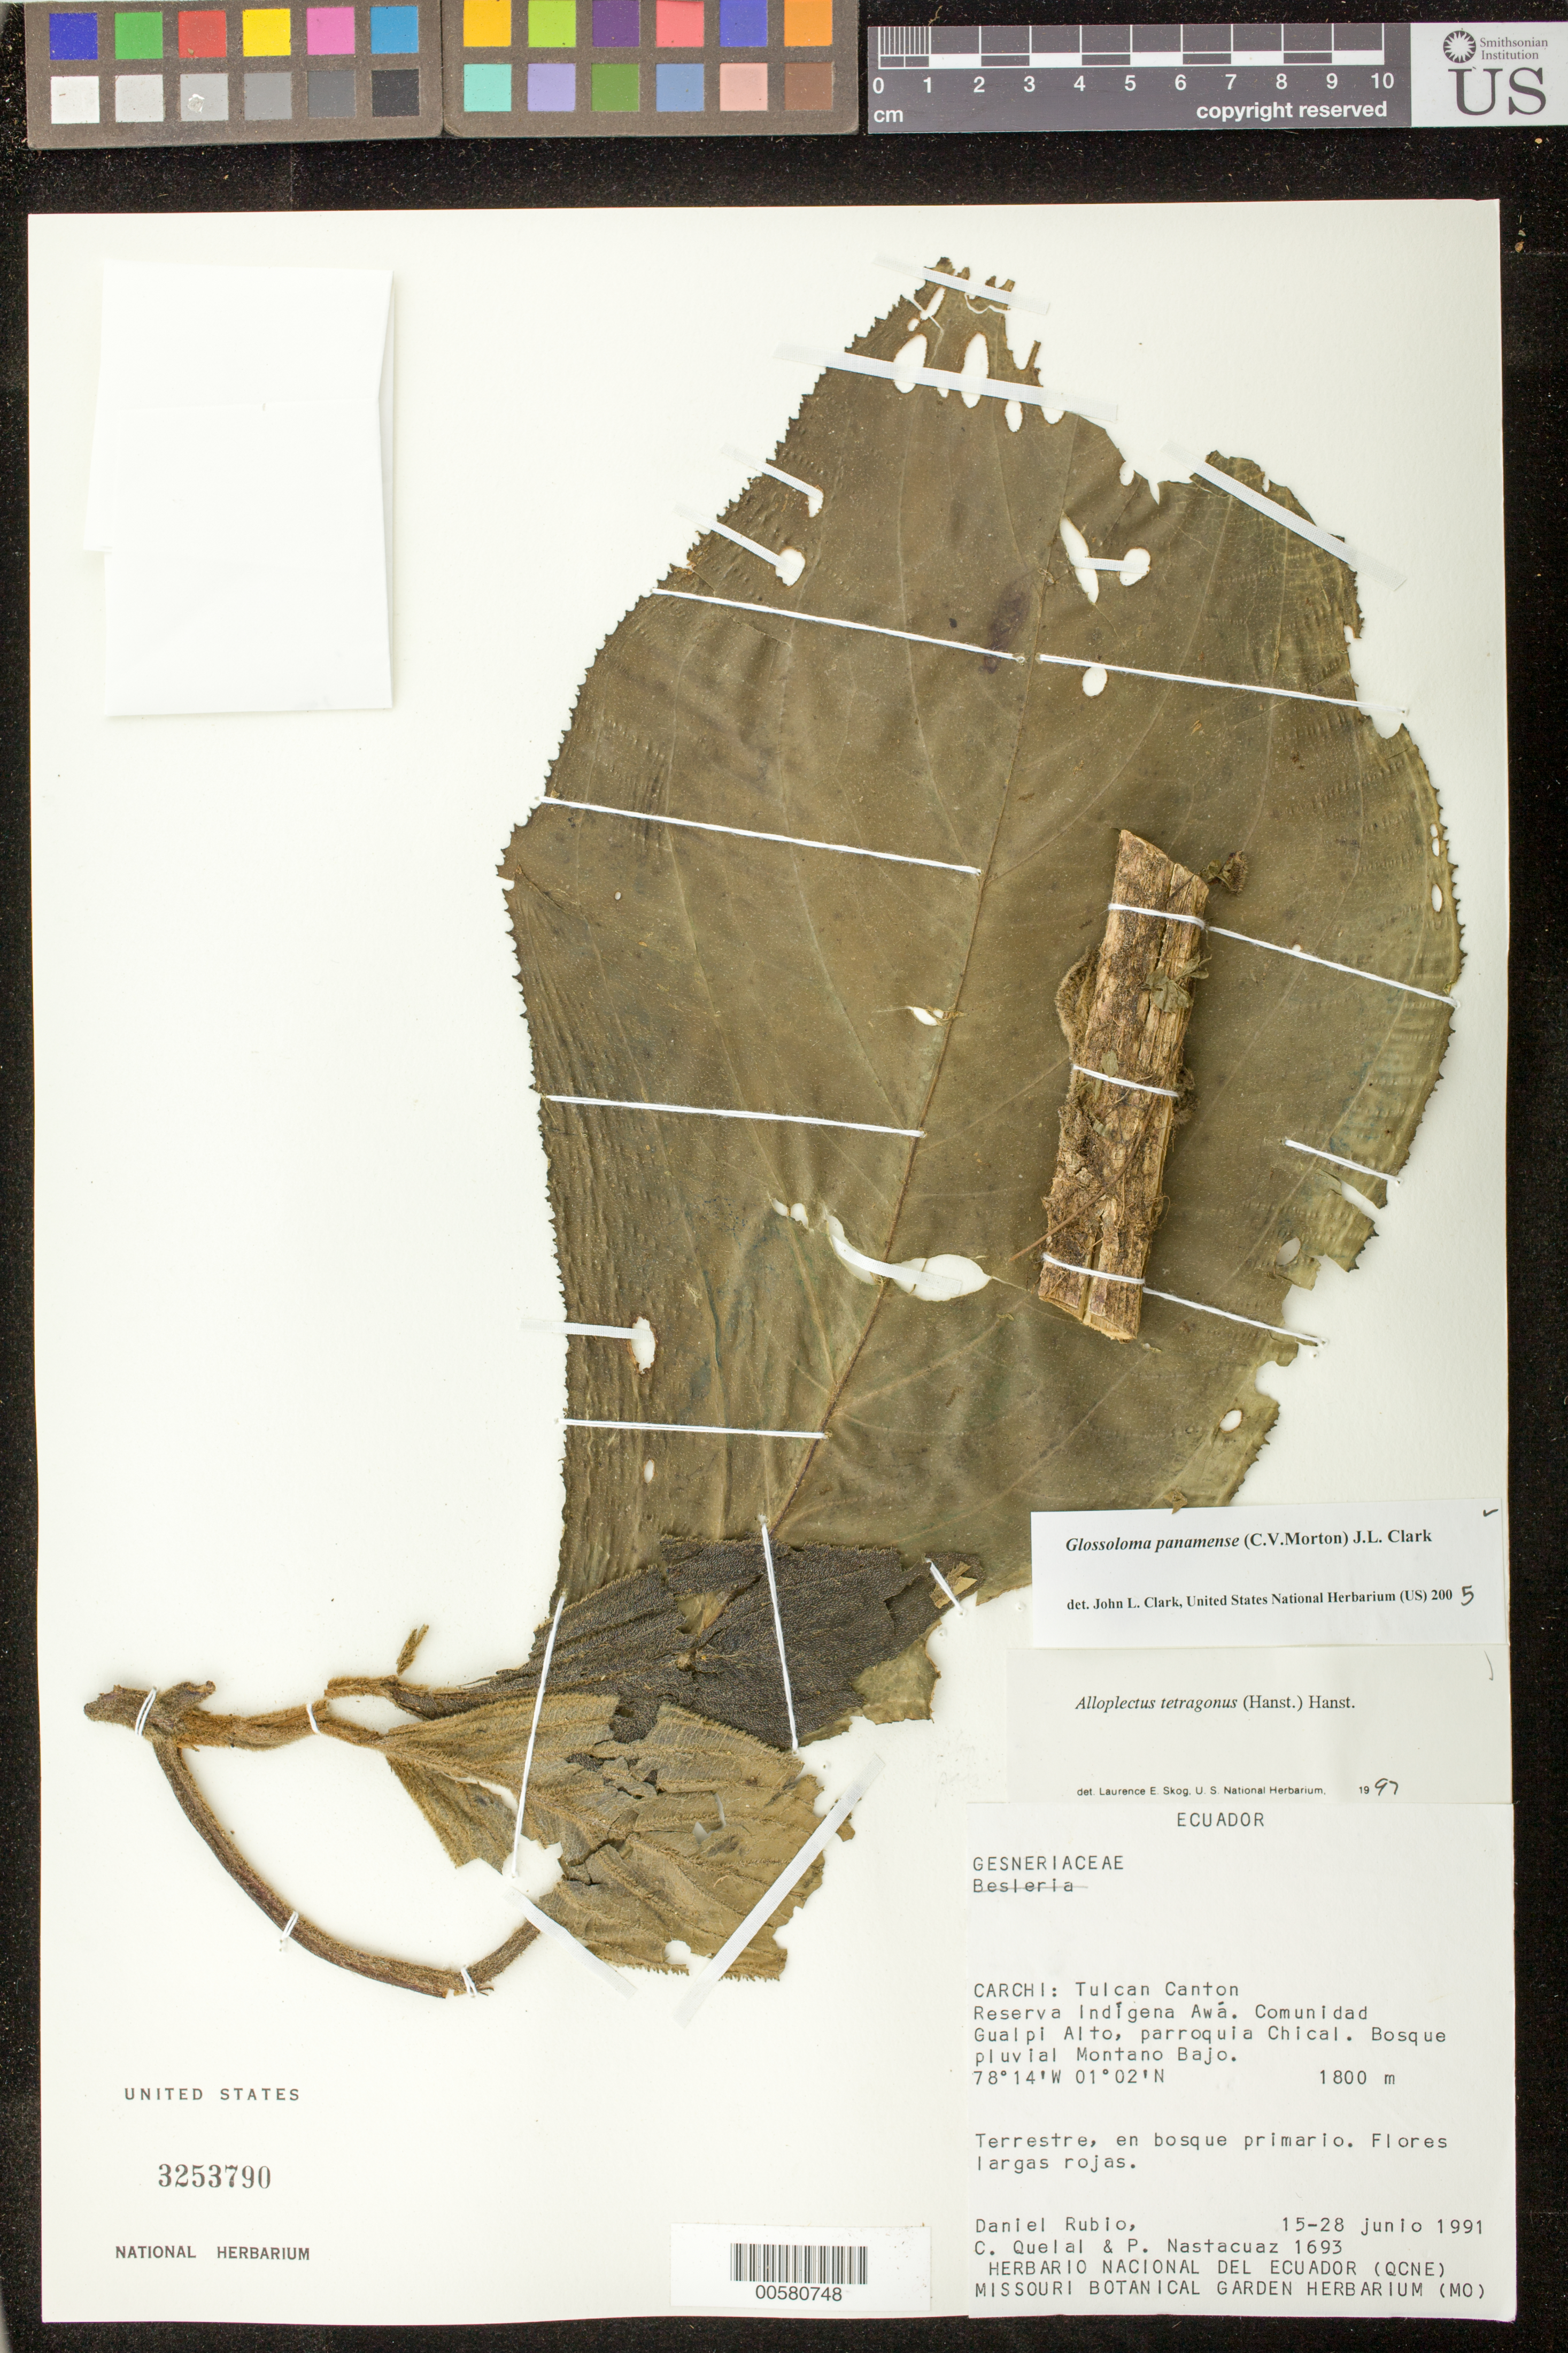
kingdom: Plantae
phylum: Tracheophyta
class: Magnoliopsida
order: Lamiales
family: Gesneriaceae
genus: Glossoloma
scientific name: Glossoloma panamense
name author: (C.V. Morton) J.L. Clark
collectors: D. Rubio, C. Quelal & P. Nastacuaz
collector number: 1693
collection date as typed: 15-28 Jun 1991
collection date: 1991-06-15/1991-06-28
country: Ecuador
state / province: Carchi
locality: Tulcan Canton, Reserva Indígena Awá; comunidad Gualpi Alto, parroquia Chical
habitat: Bosque pluvial montano bajo; en bosque primario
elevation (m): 1800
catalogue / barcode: US 3253790